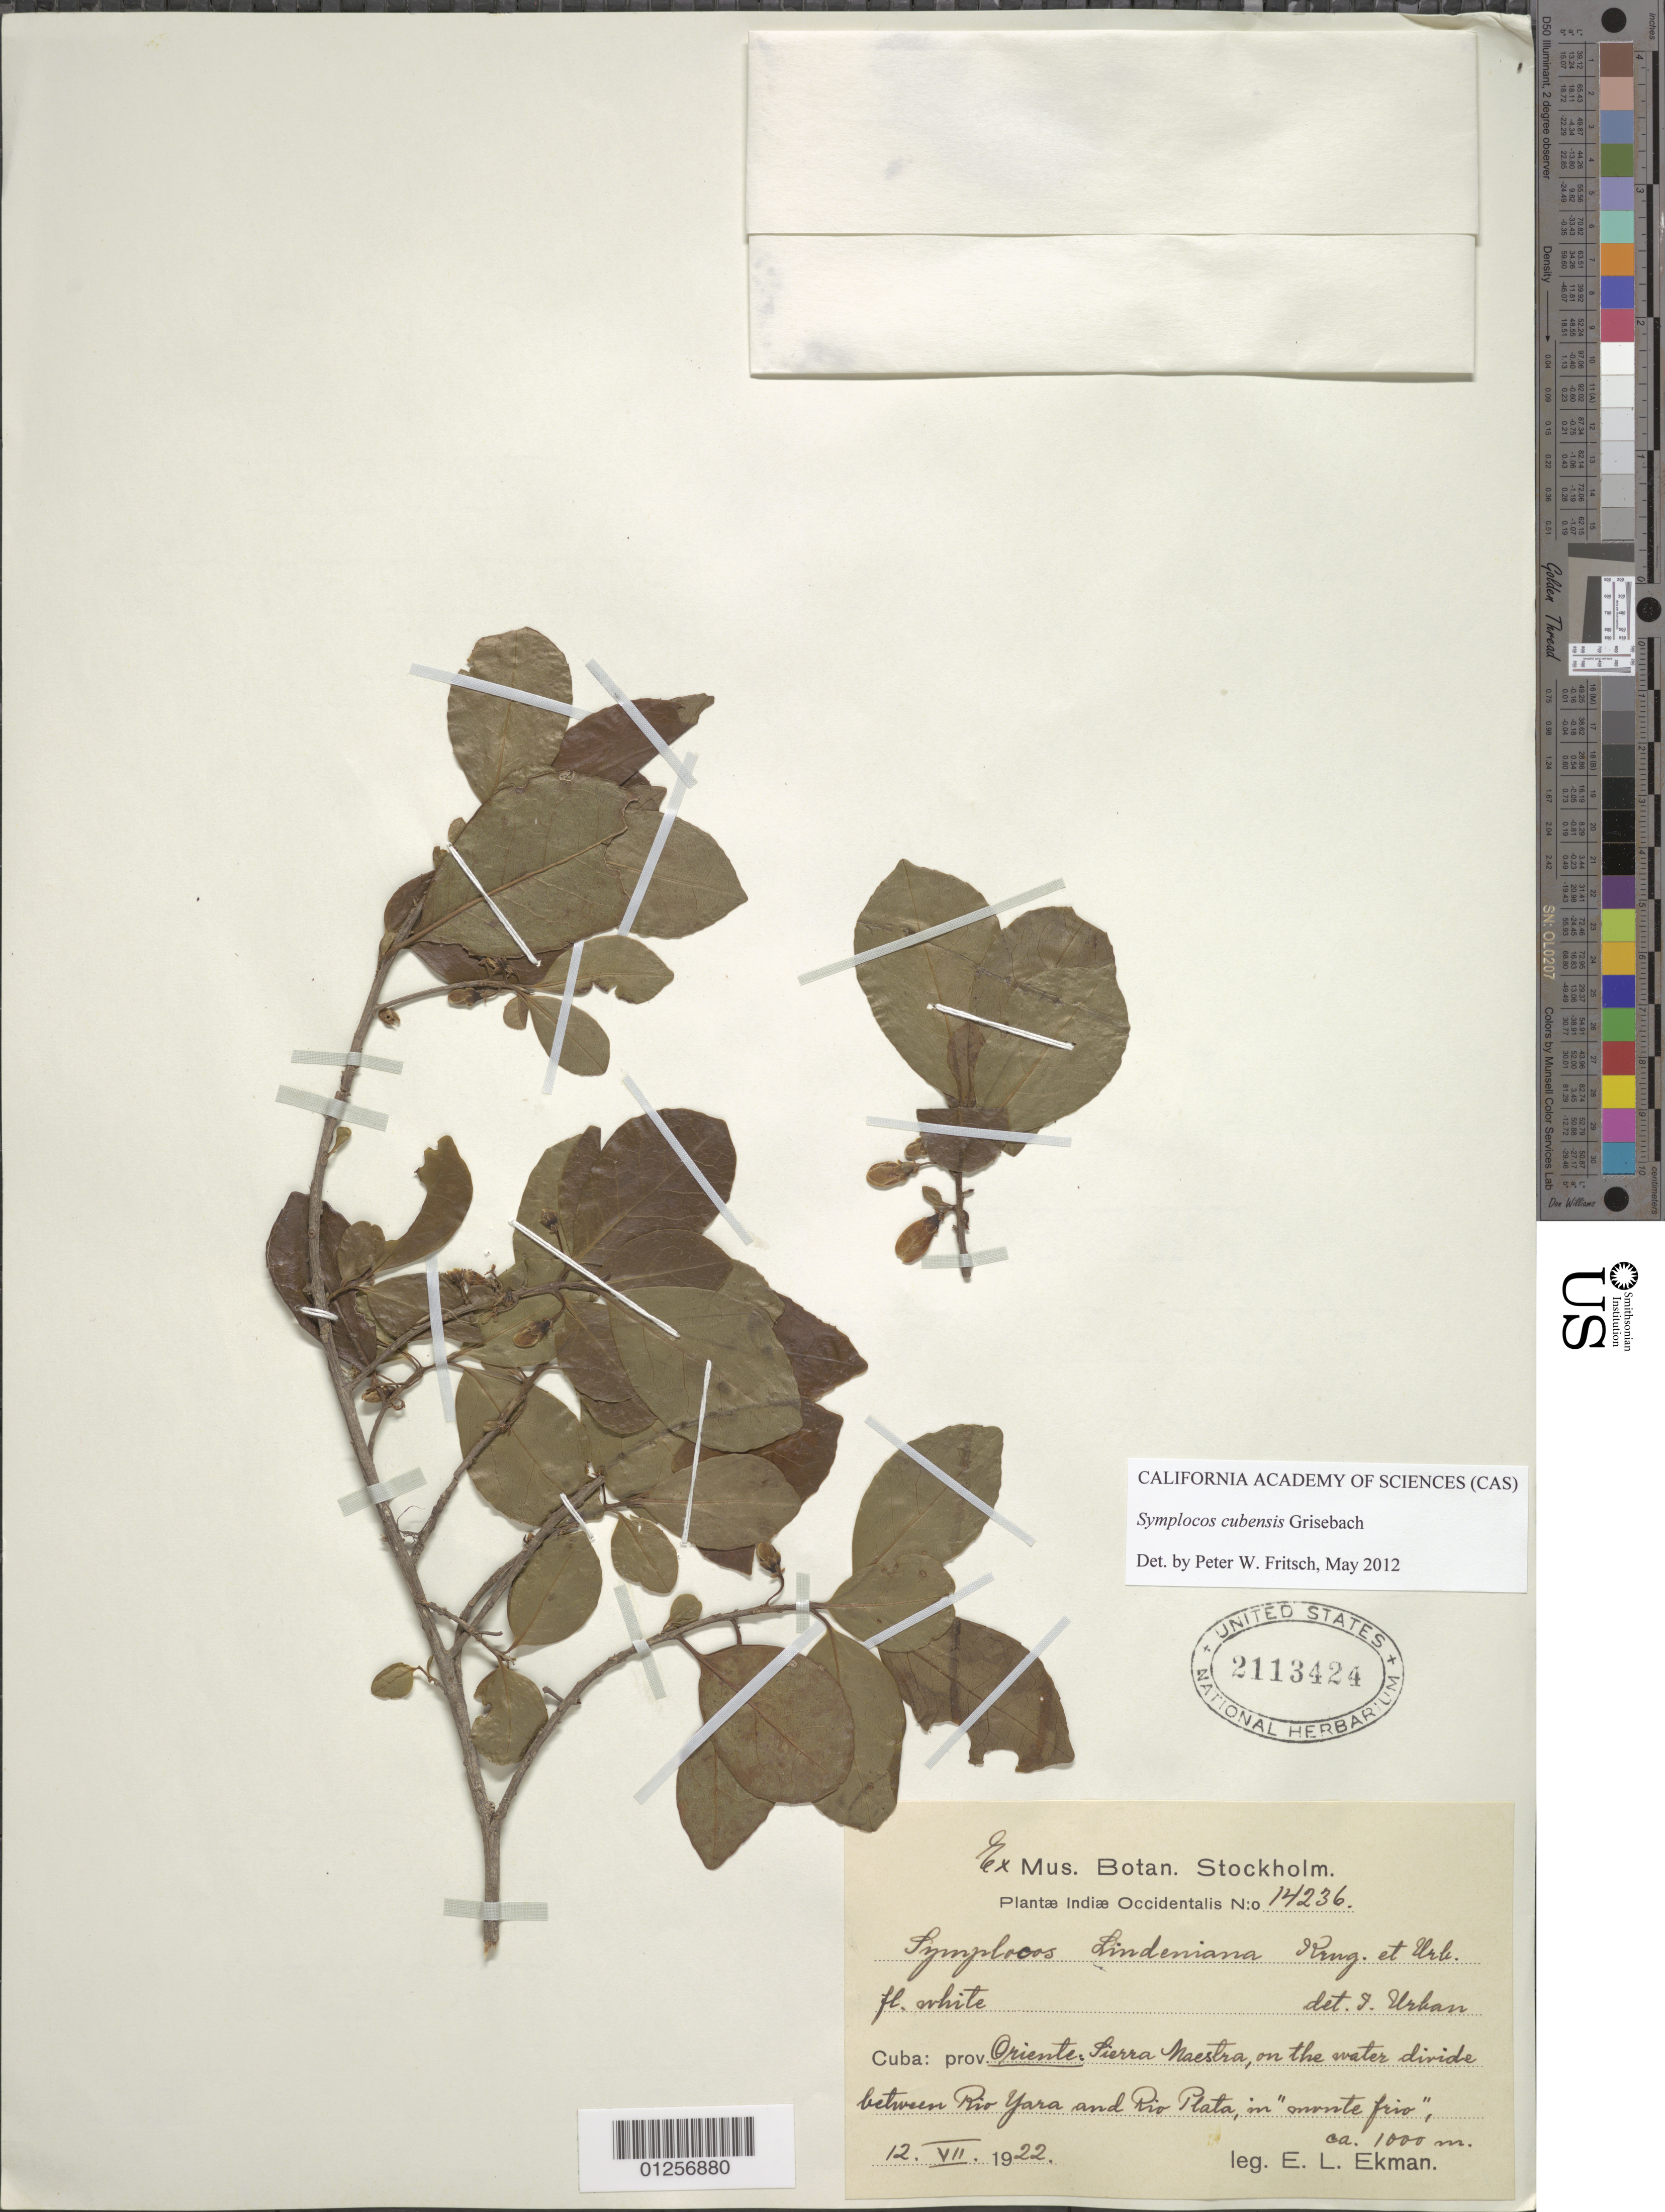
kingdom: Plantae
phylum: Tracheophyta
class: Magnoliopsida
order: Ericales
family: Symplocaceae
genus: Symplocos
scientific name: Symplocos cubensis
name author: Griseb.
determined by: Fritsch, Peter W.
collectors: E. L. Ekman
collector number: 14236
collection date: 1922-07-12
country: Cuba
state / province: Santiago de Cuba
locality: Prov. Oriente, Sierra Maestra, on the water divide between Rio Yara and Rio Plata.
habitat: In "monte frio".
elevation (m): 1000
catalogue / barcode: US 2113424